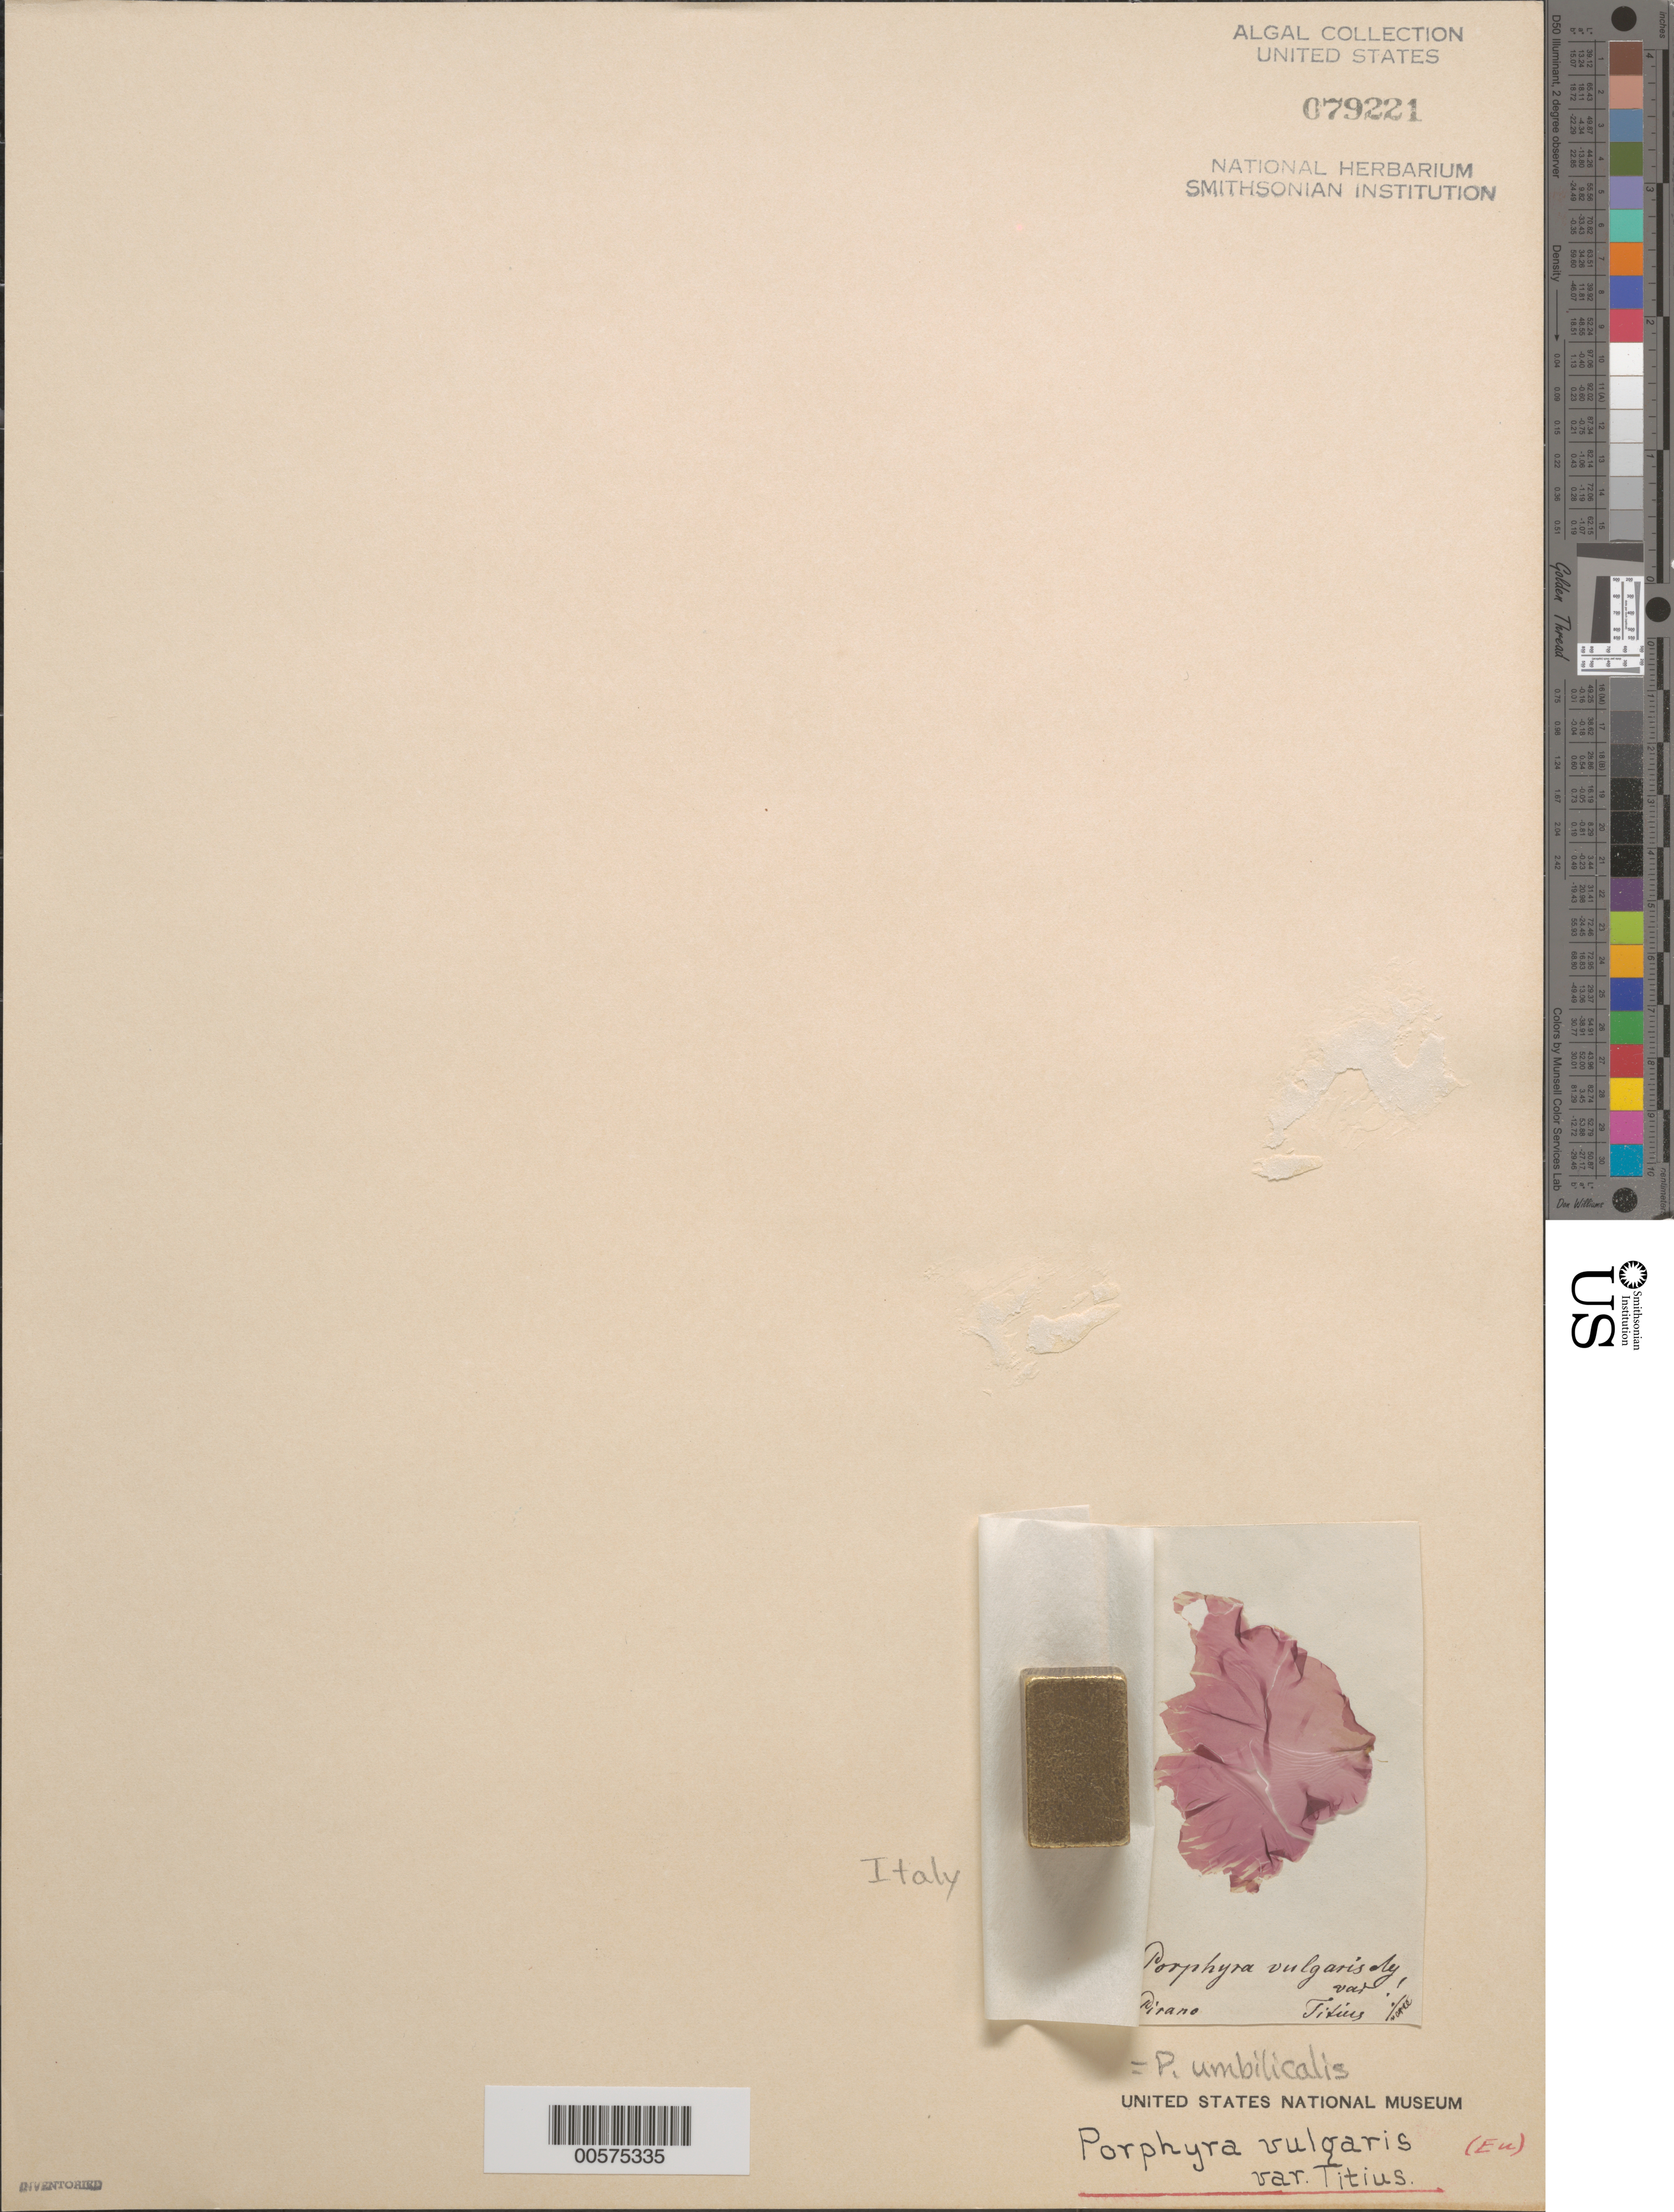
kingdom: Plantae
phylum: Rhodophyta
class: Bangiophyceae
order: Bangiales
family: Bangiaceae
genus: Porphyra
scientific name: Porphyra umbilicalis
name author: Kütz.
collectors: P. Titius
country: Slovenia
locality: Piran (Pirano)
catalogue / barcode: US 79221